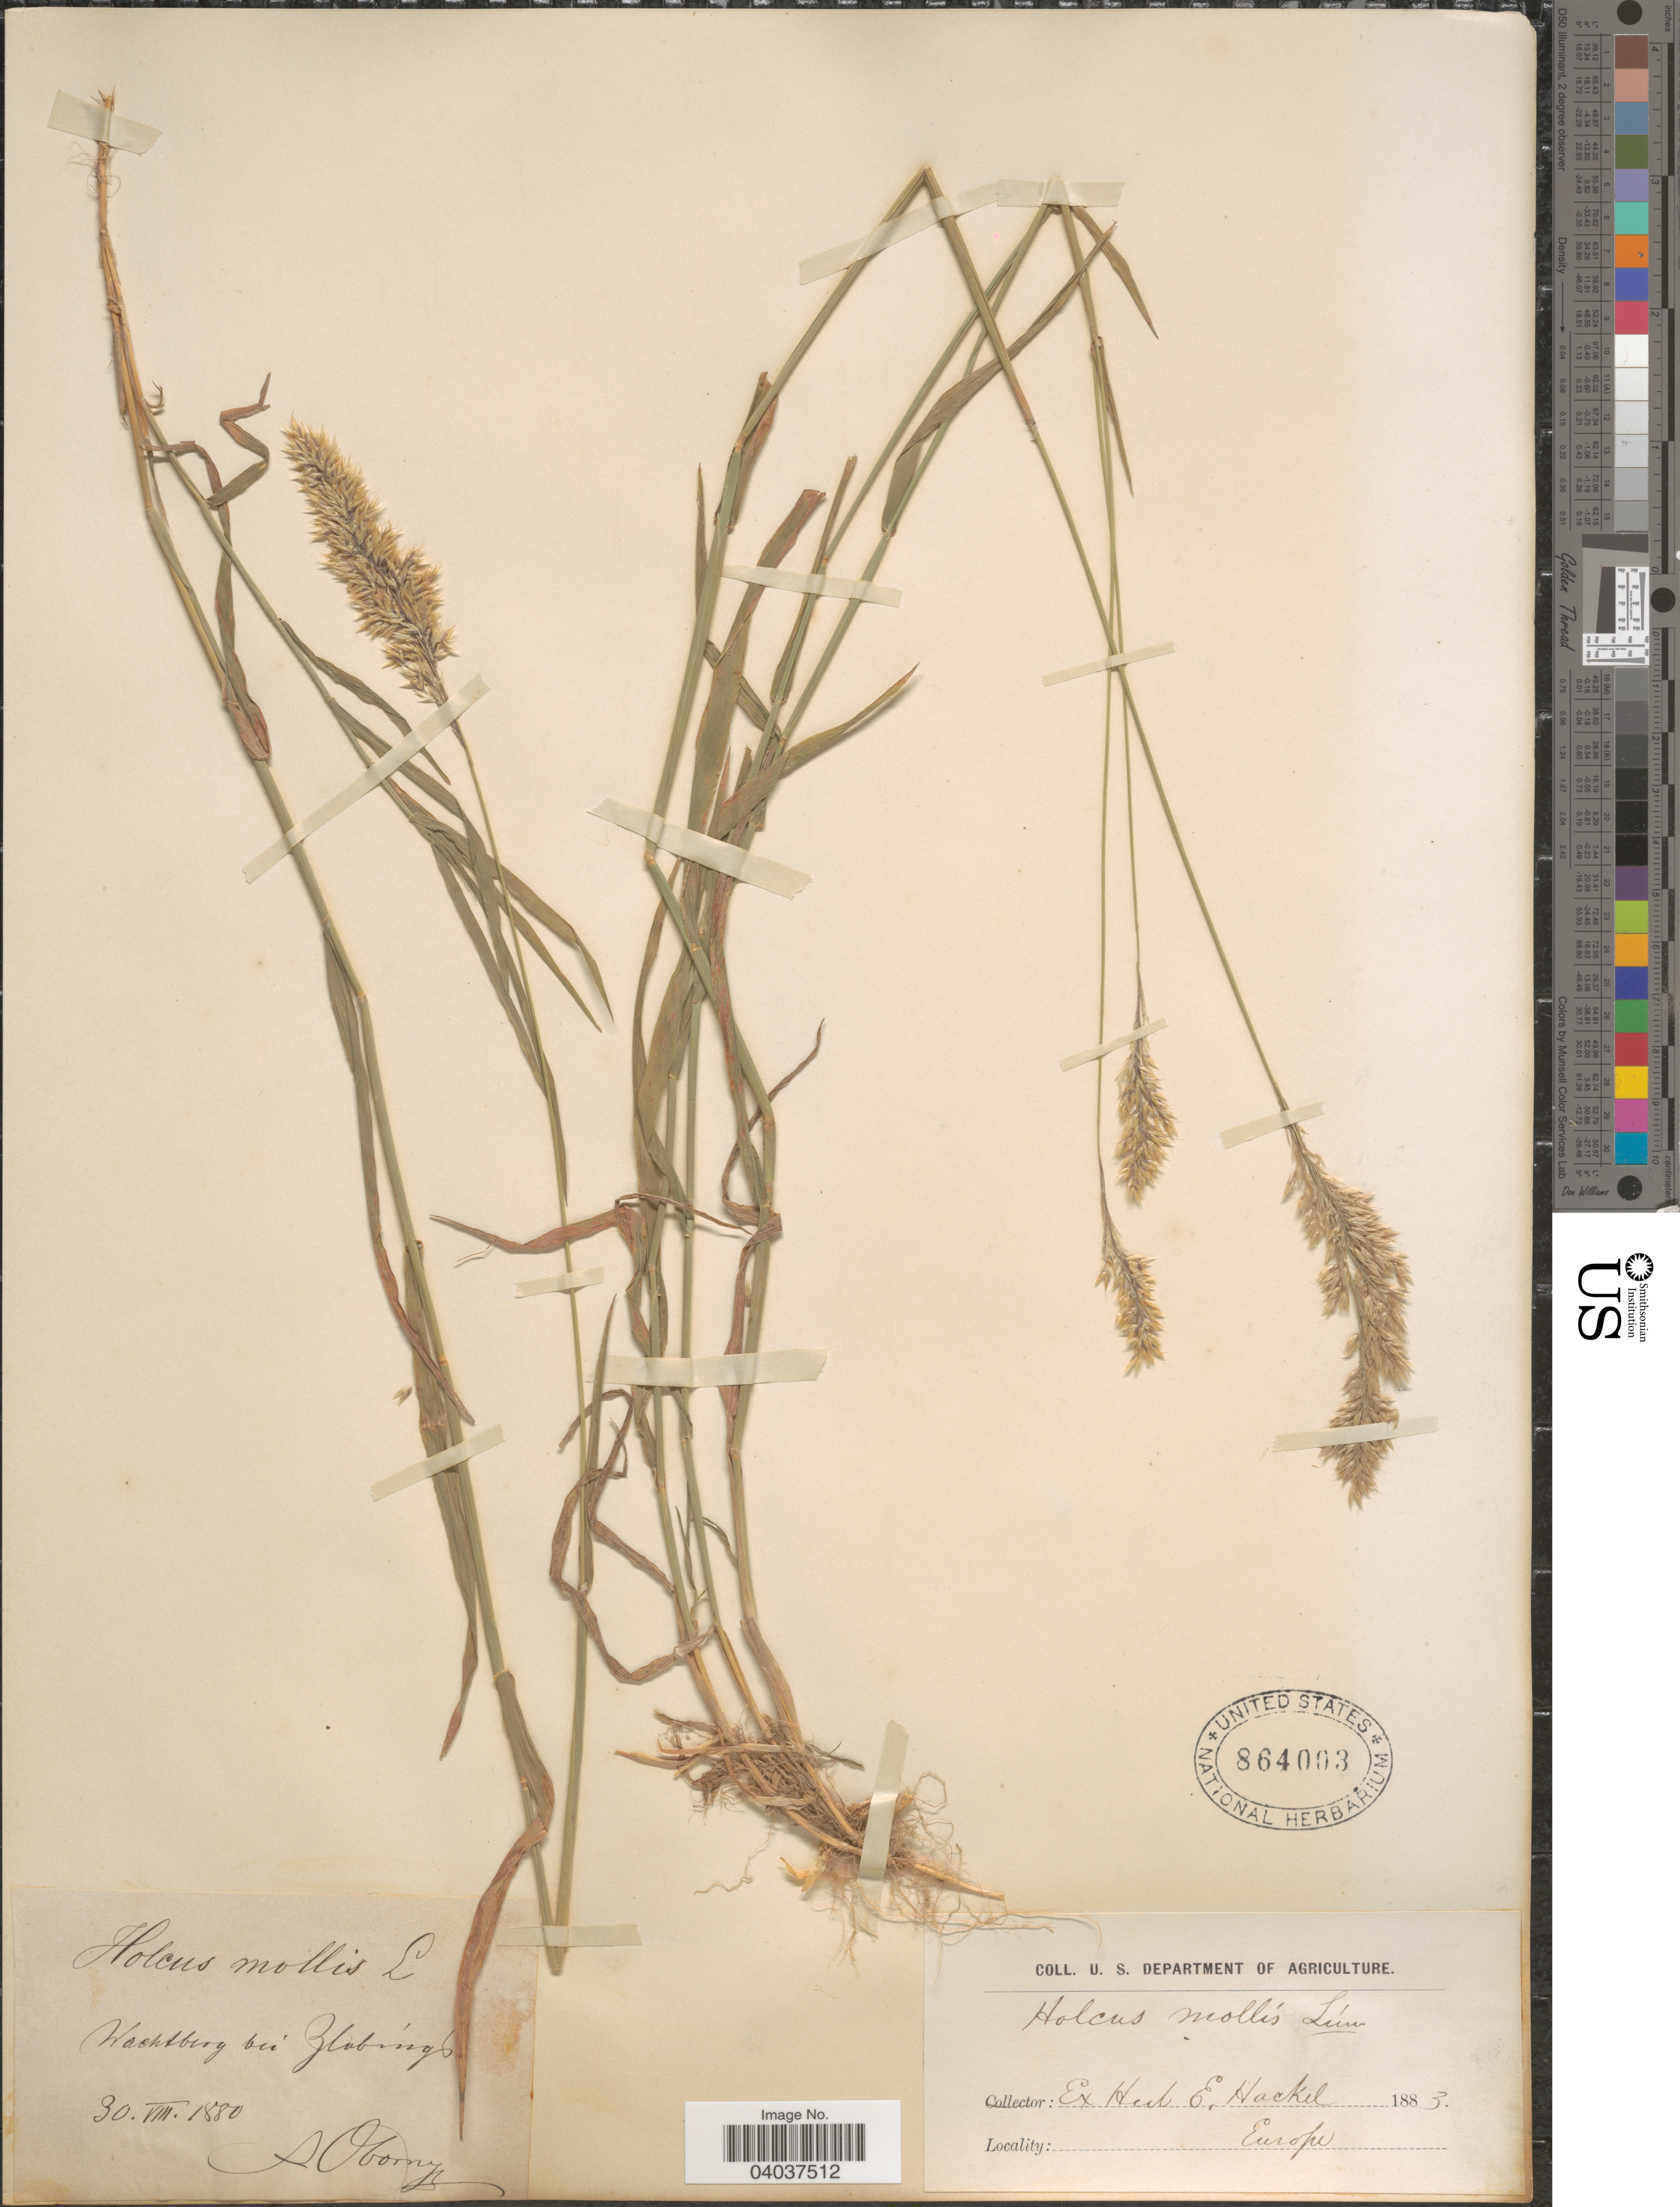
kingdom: Plantae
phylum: Tracheophyta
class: Liliopsida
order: Poales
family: Poaceae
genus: Holcus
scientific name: Holcus mollis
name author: L.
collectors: A. Oborny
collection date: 1880-08-30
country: Czechia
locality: Wachtberg bei Zlabings.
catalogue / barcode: US 864003